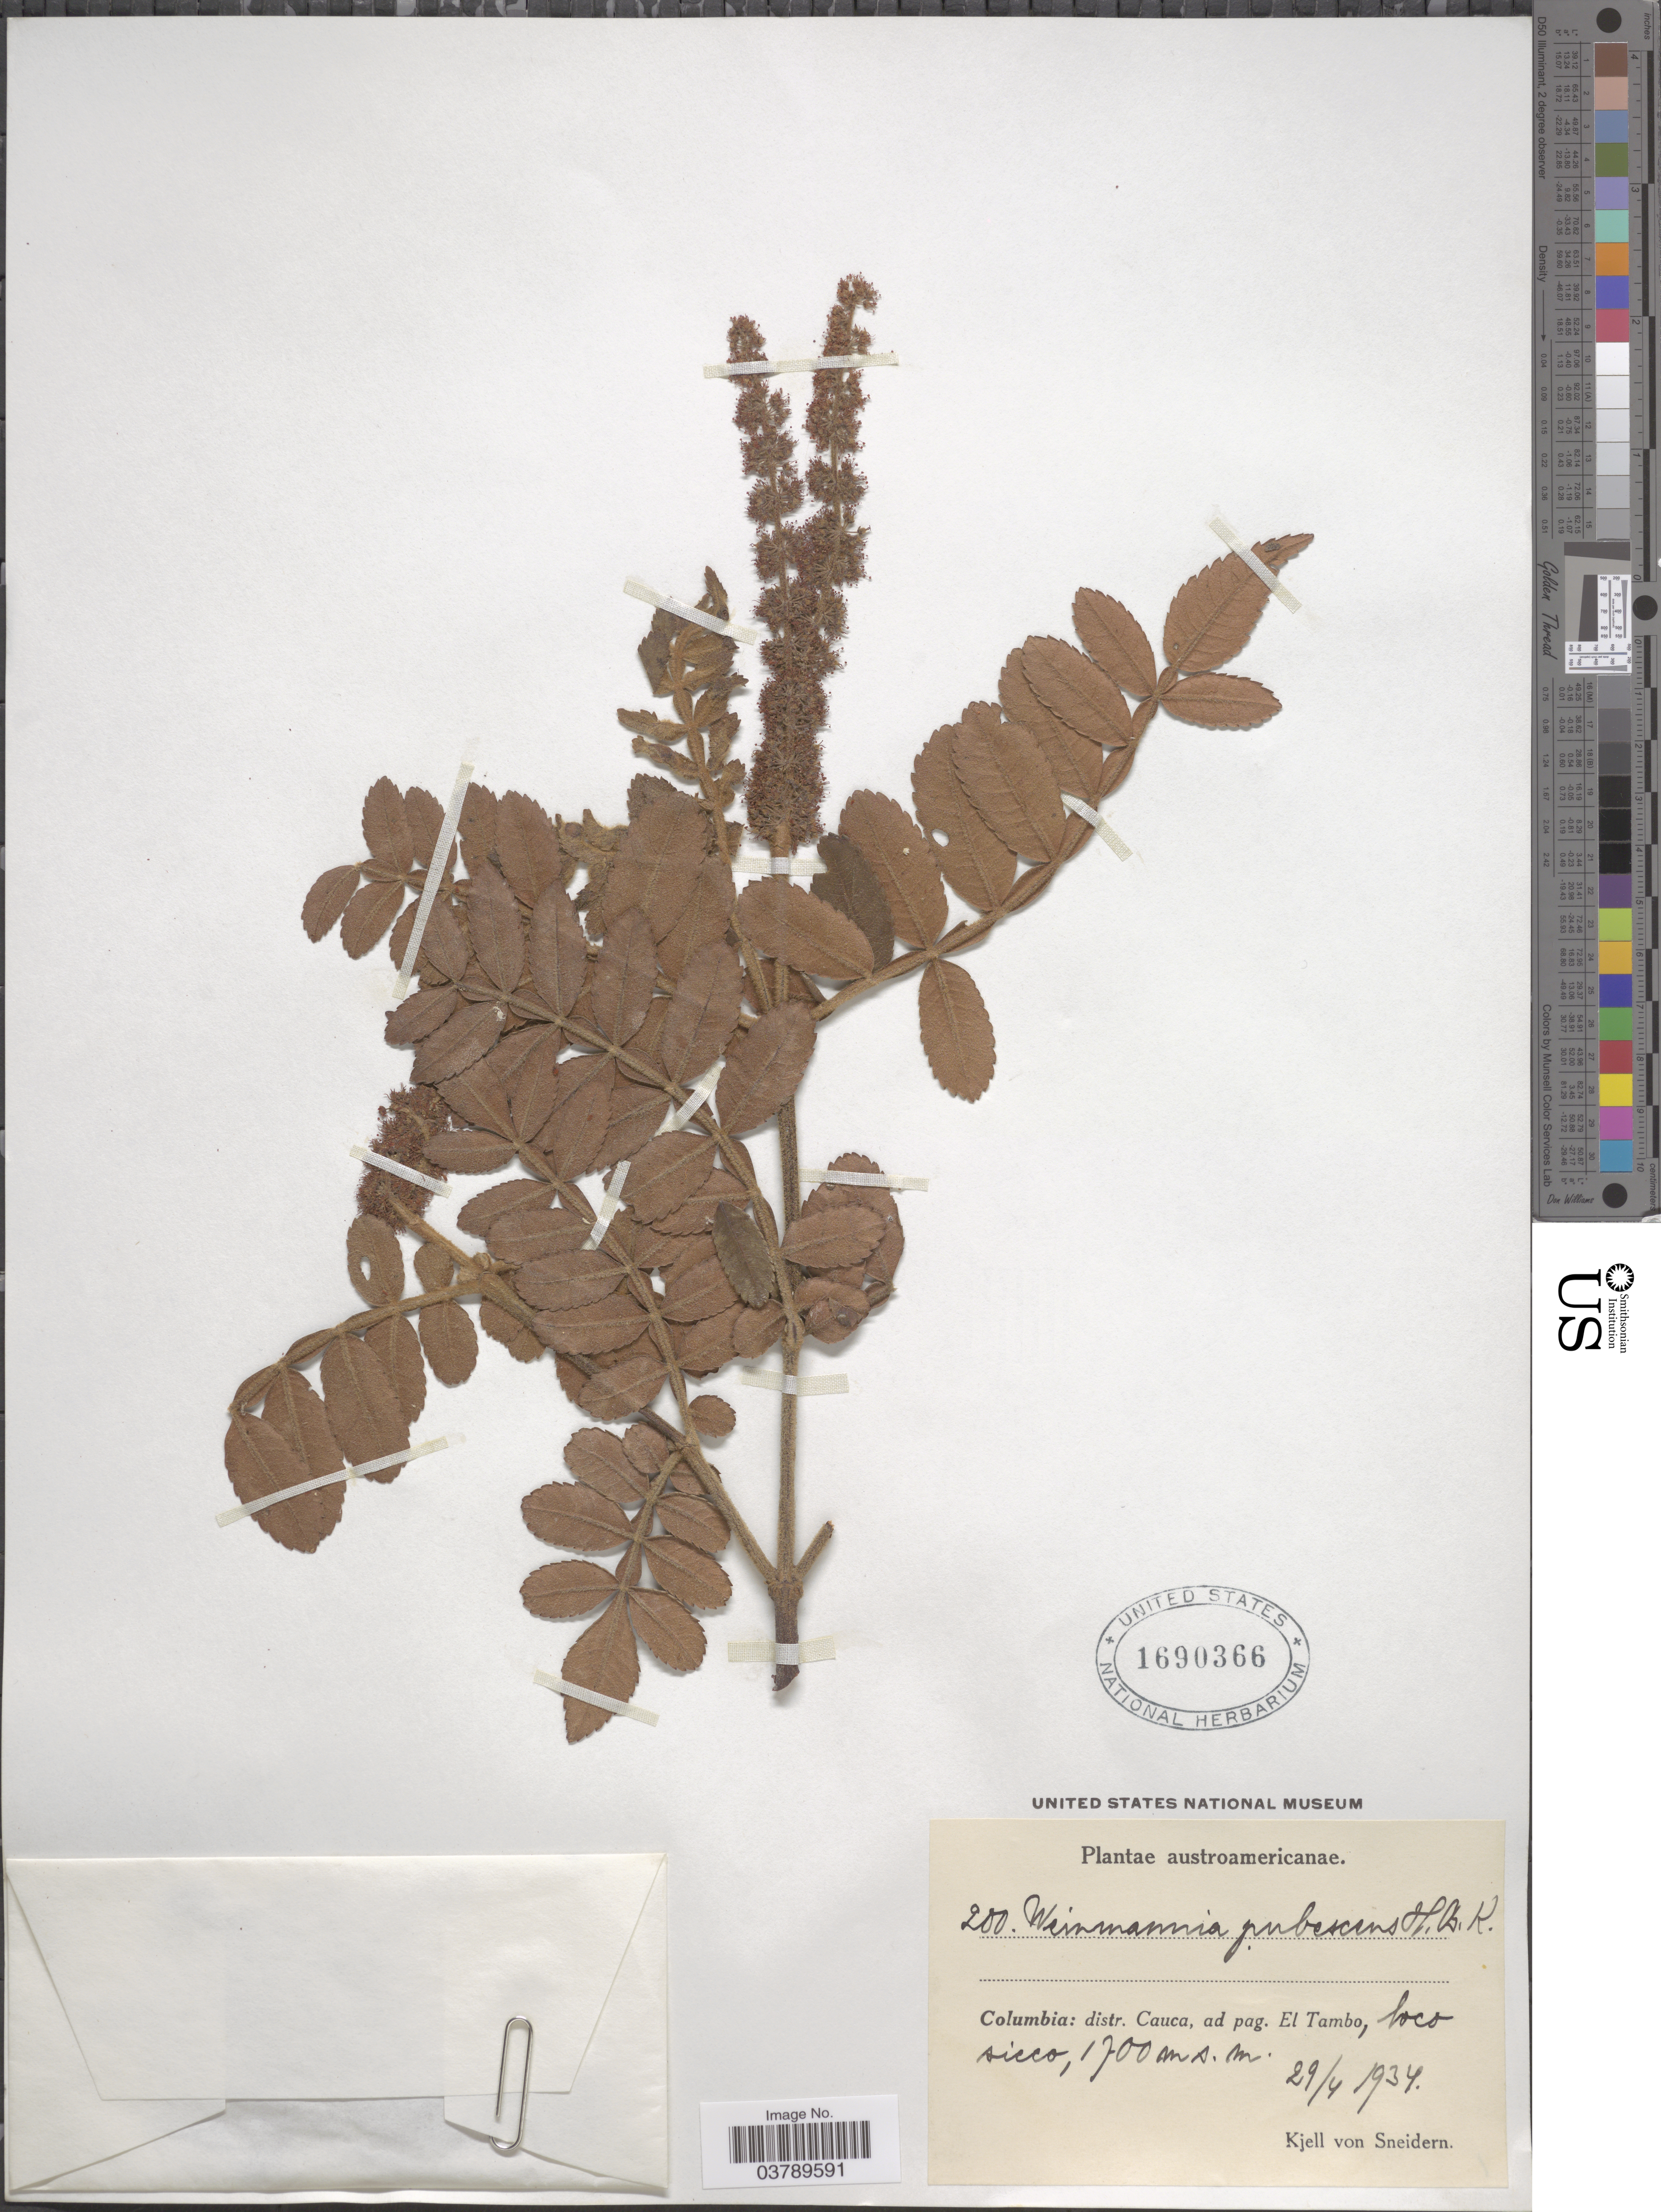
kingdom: Plantae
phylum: Tracheophyta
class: Magnoliopsida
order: Oxalidales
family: Cunoniaceae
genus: Weinmannia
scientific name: Weinmannia pubescens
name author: Kunth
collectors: K. von Sneidern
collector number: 200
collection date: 1934-04-29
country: Colombia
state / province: Cauca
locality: Distr. Cauca, ad pag. El Tambo, loco sieco.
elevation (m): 1700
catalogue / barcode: US 1690366